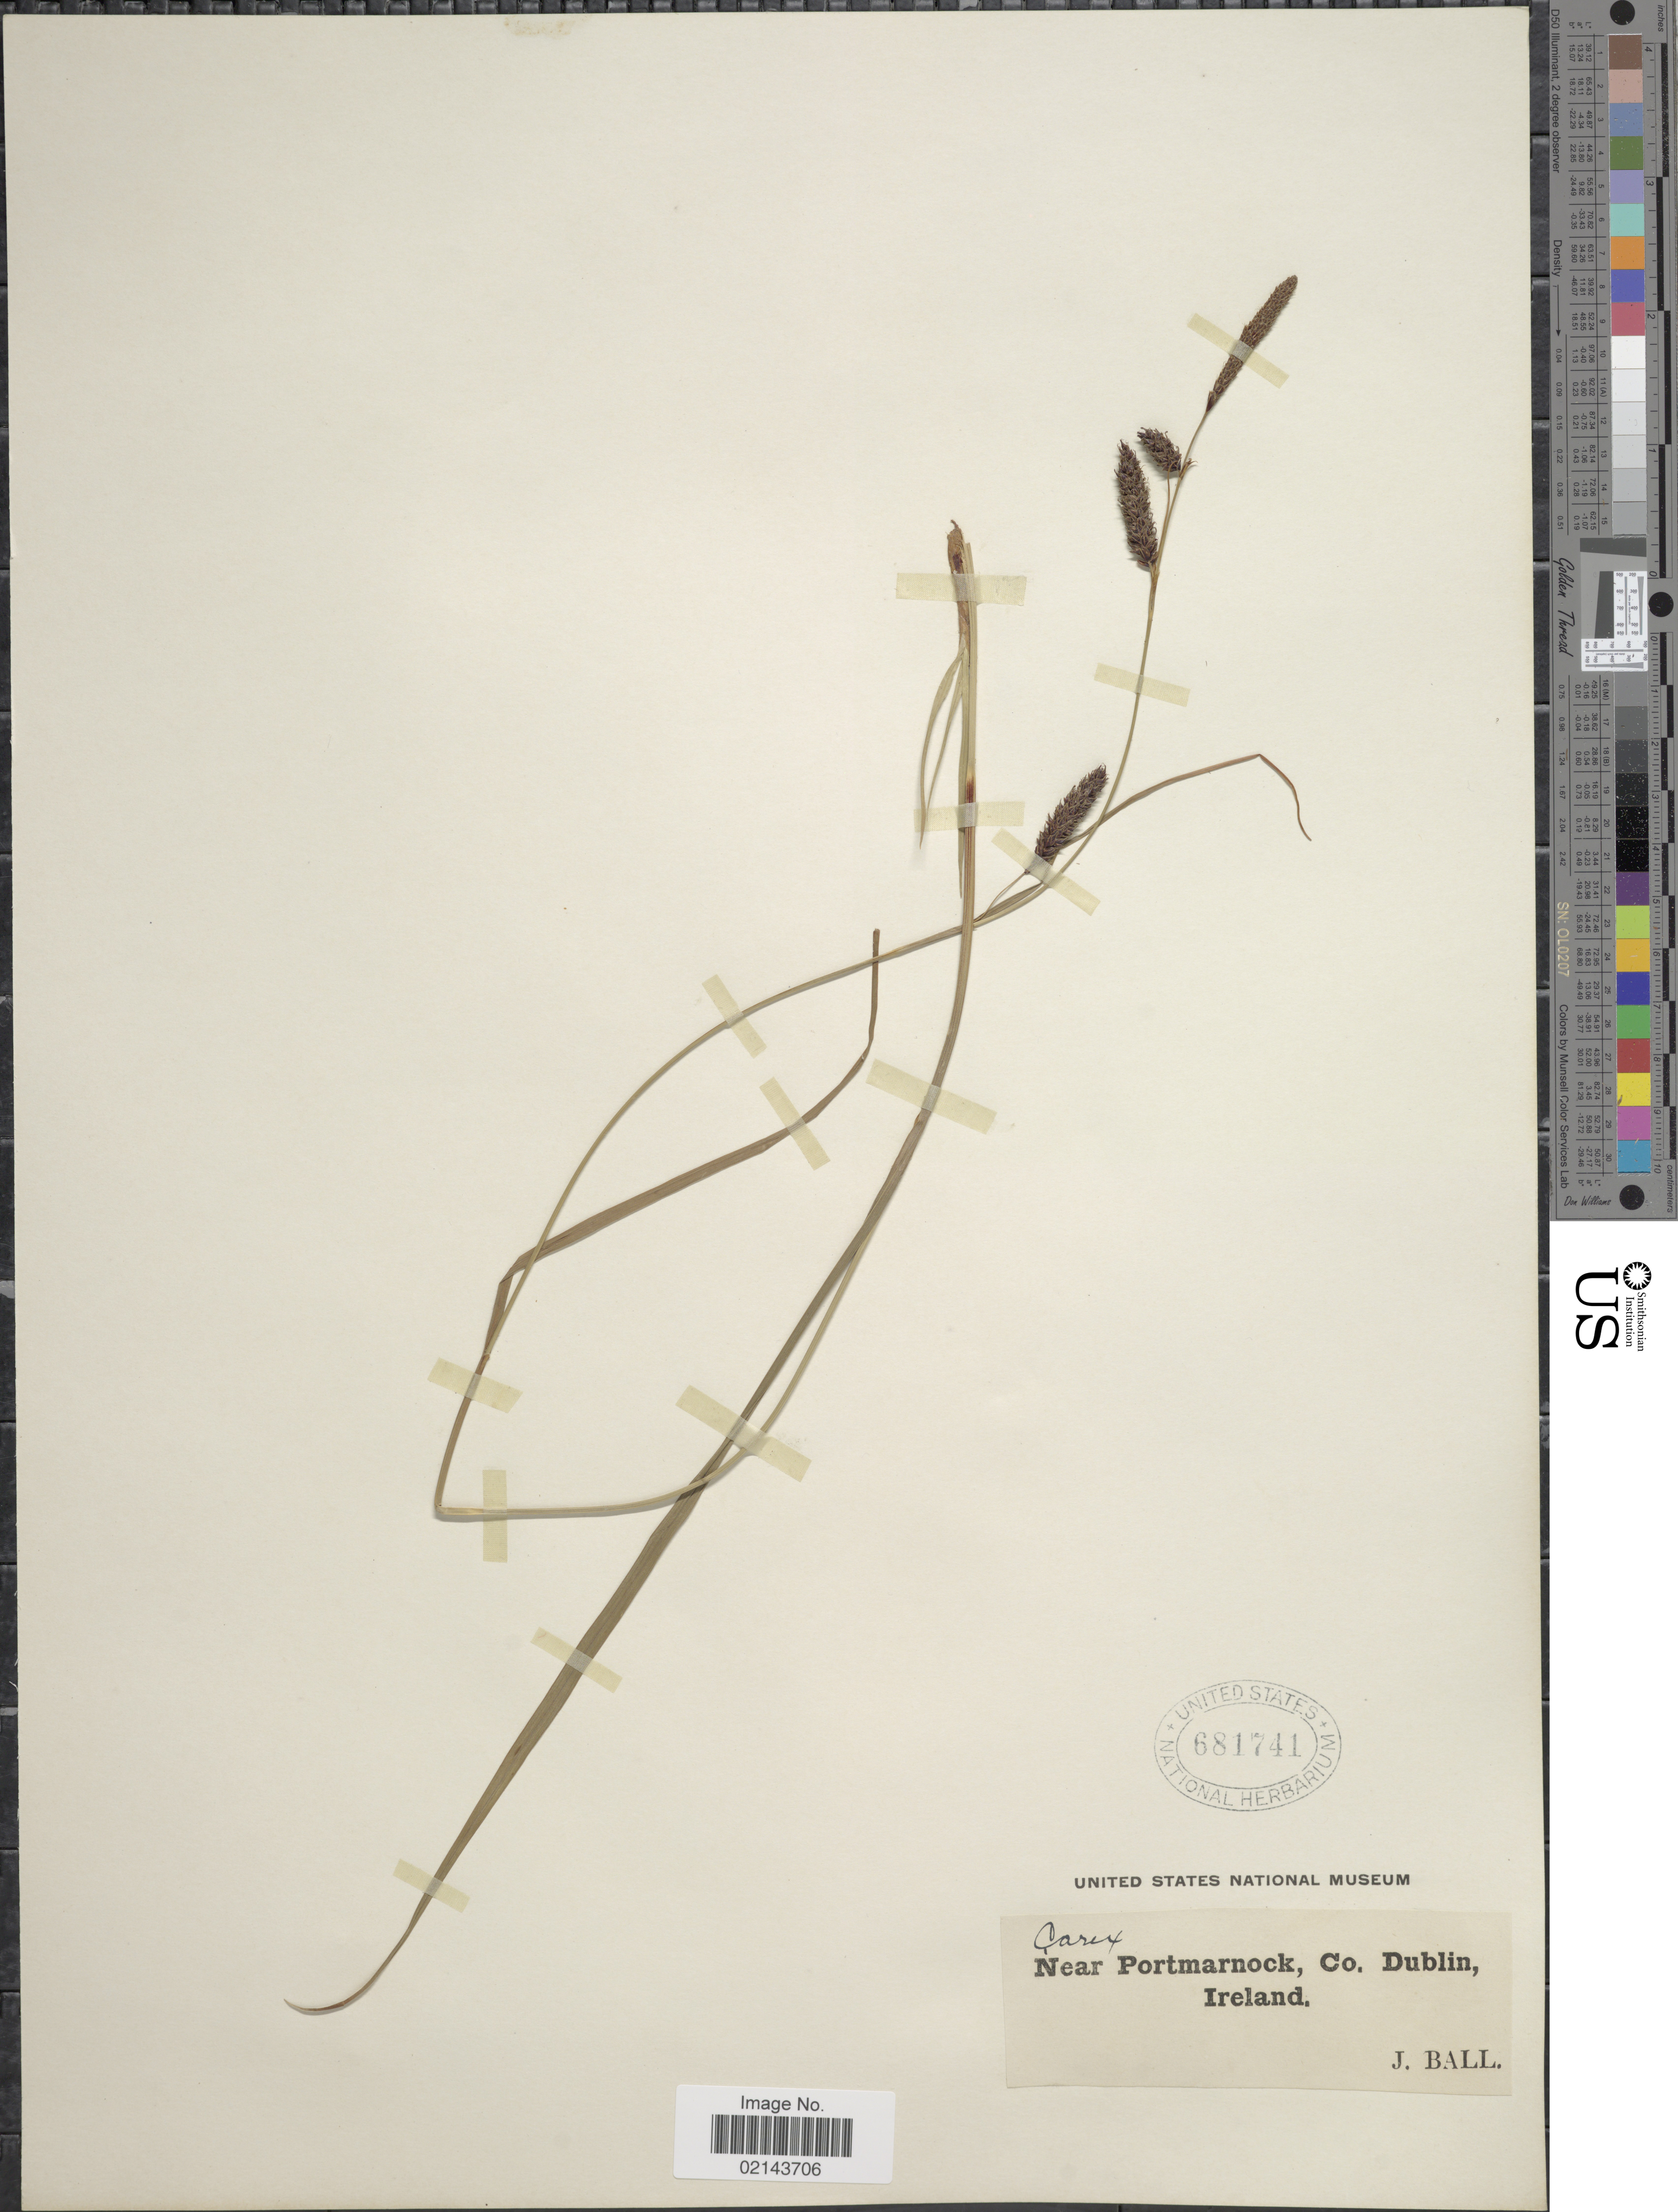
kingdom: Plantae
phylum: Tracheophyta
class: Liliopsida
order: Poales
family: Cyperaceae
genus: Carex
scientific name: Carex sp.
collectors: J. Ball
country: Ireland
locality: Near Portmarnock, Co. Dublin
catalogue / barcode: US 681741